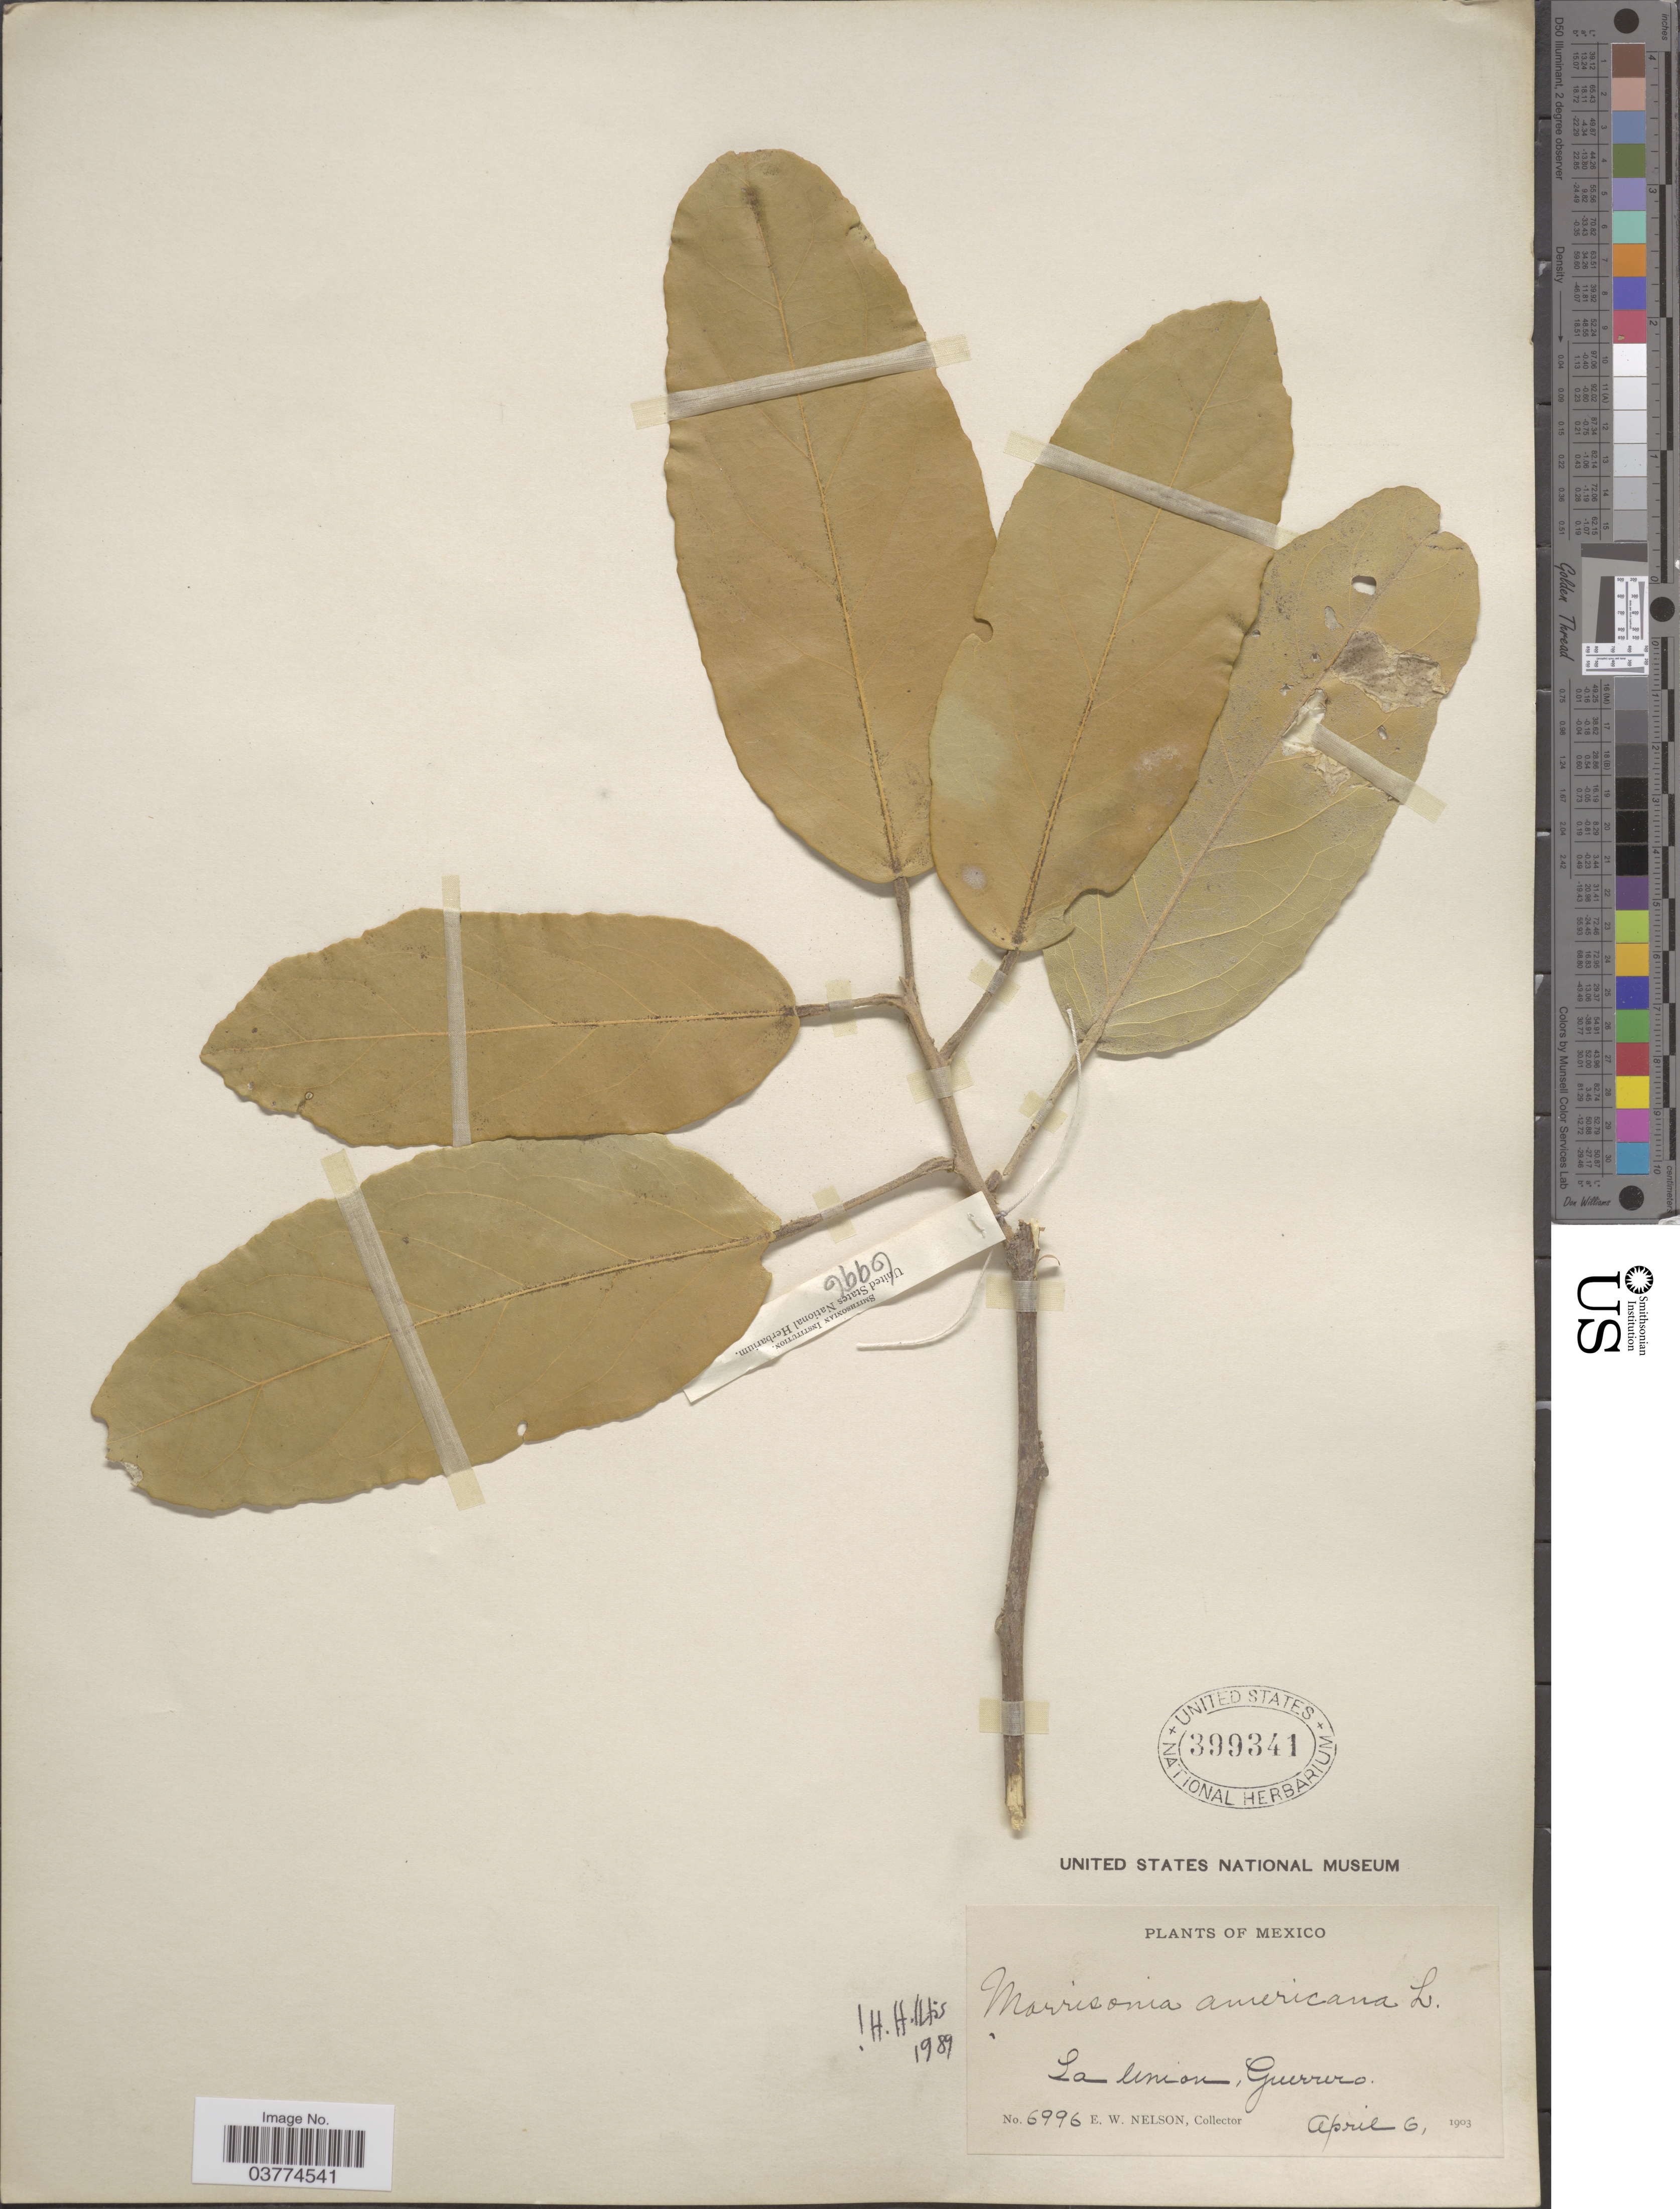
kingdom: Plantae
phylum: Tracheophyta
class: Magnoliopsida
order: Brassicales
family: Capparaceae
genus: Morisonia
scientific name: Morisonia americana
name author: L.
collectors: E. W. Nelson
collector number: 6996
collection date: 1903-04-06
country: Mexico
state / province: Guerrero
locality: La Union.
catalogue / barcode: US 399341